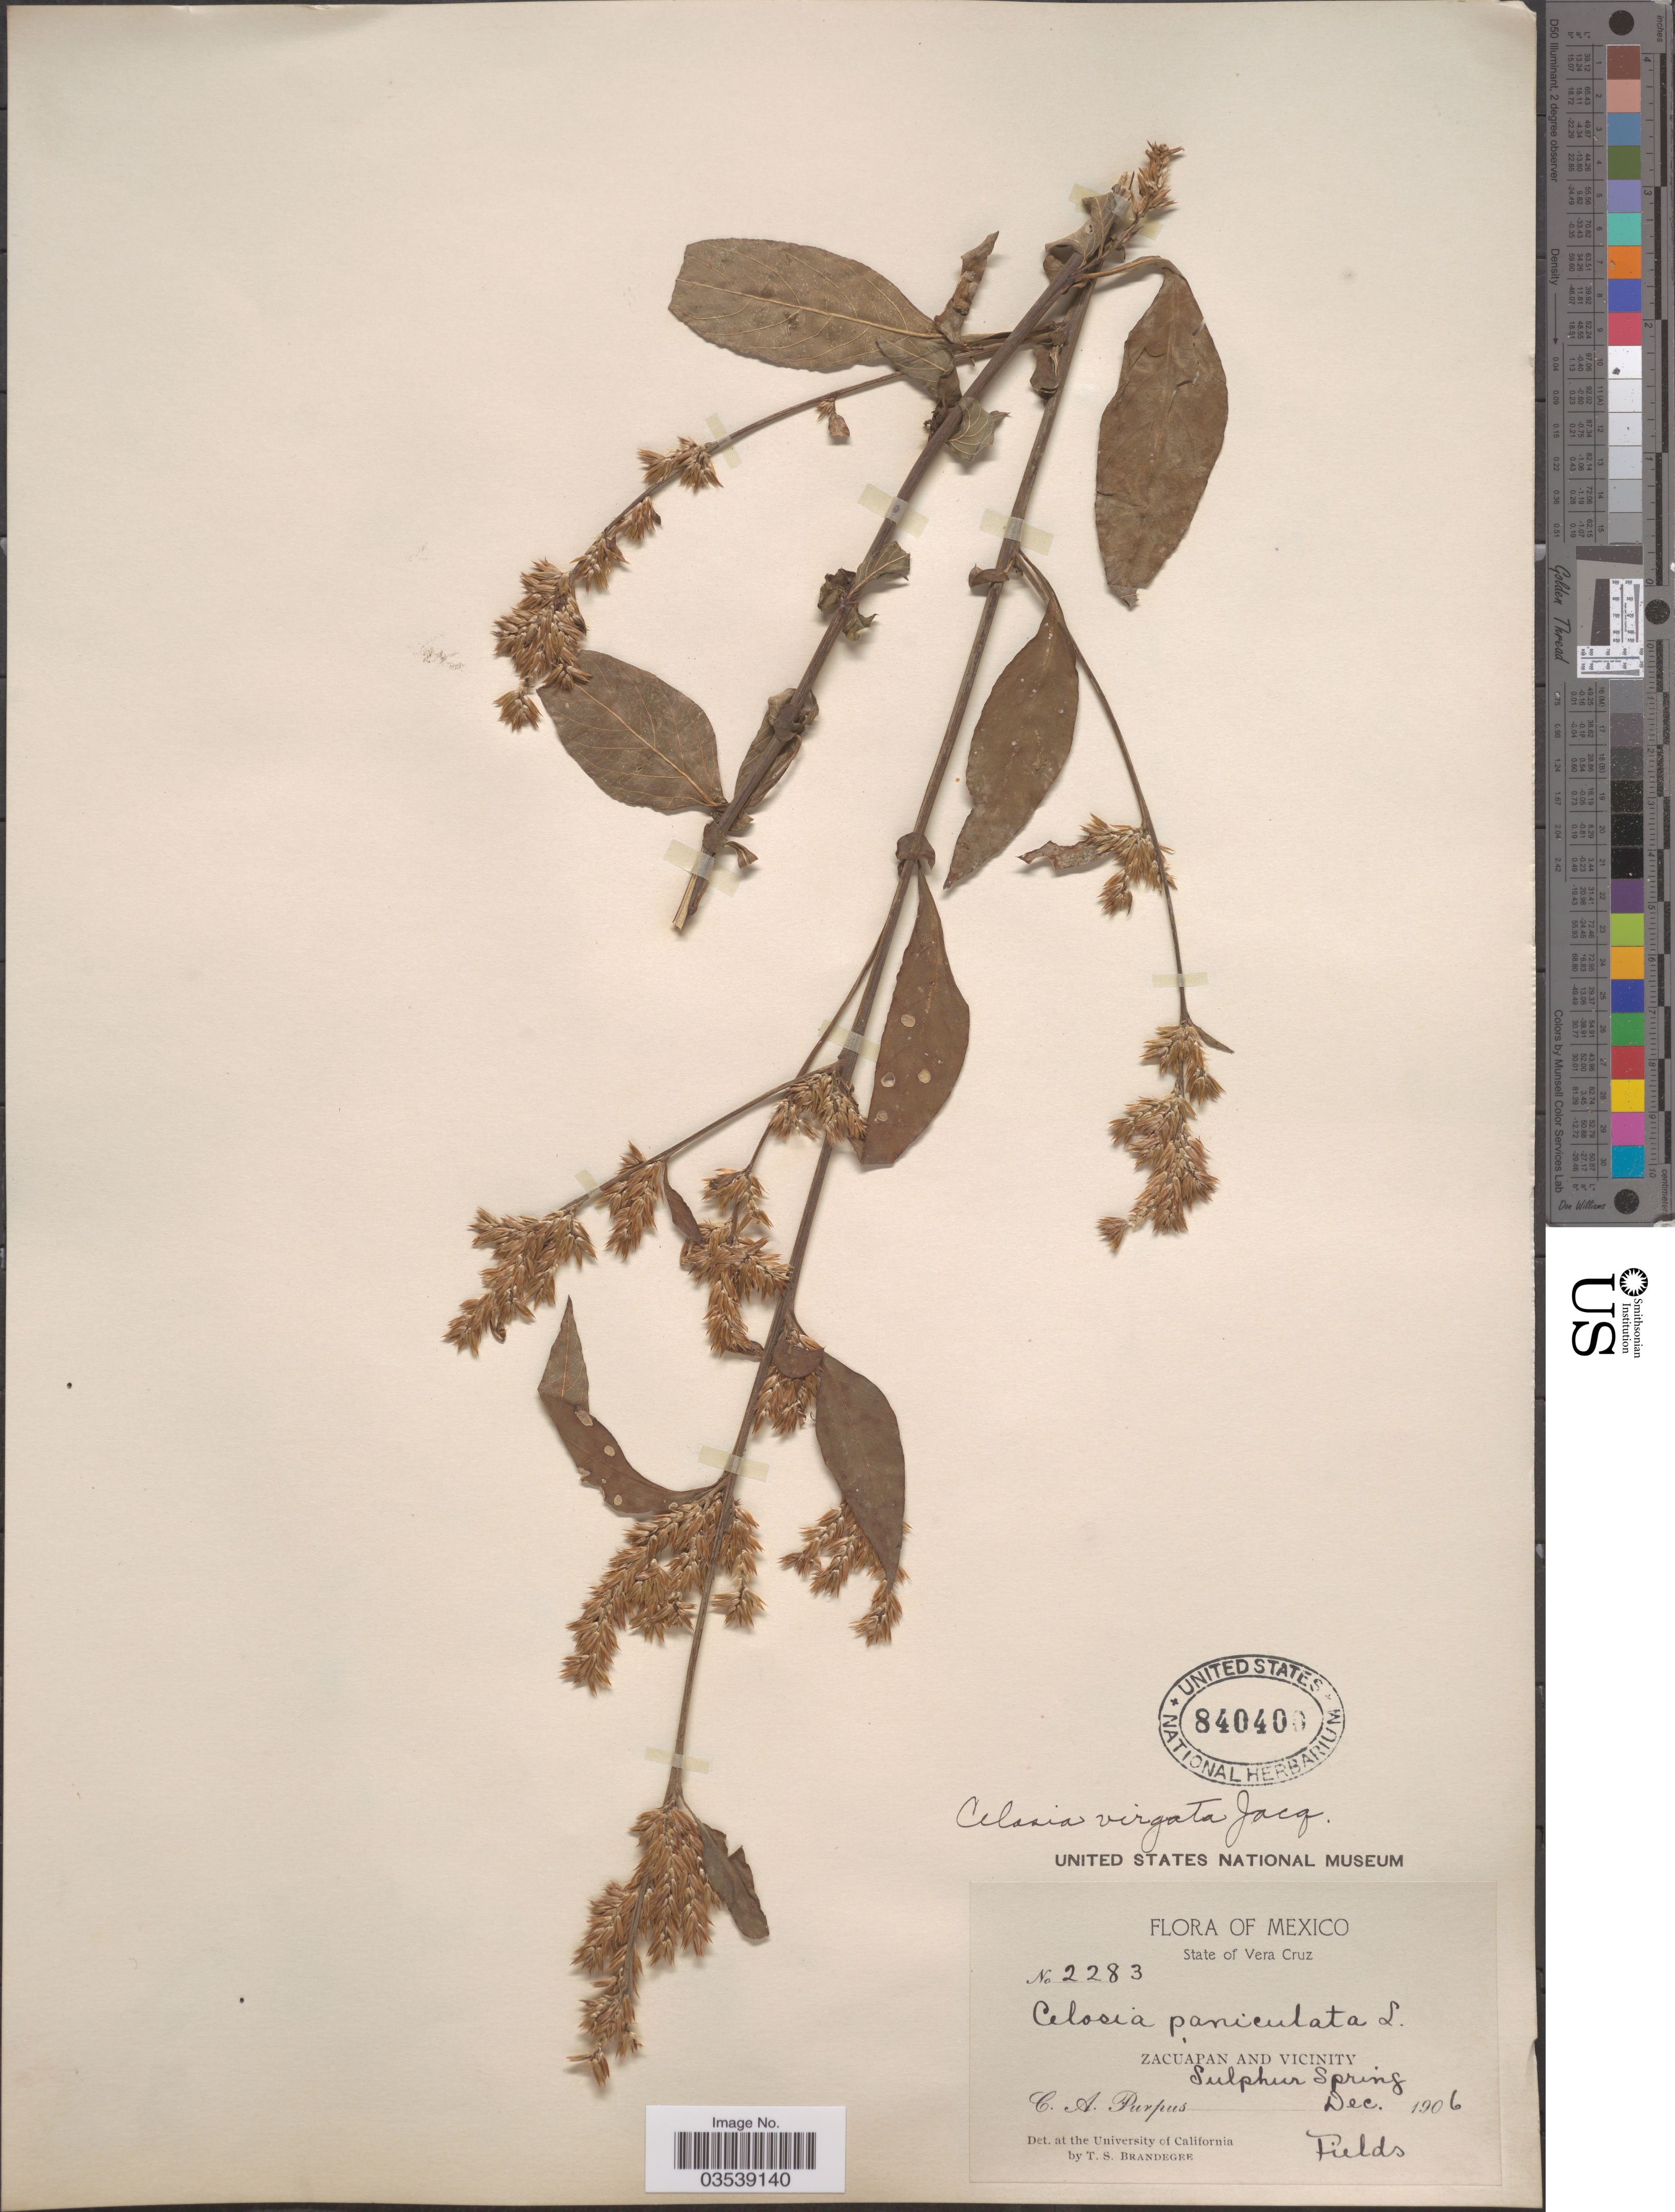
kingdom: Plantae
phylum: Tracheophyta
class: Magnoliopsida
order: Caryophyllales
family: Amaranthaceae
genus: Celosia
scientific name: Celosia virgata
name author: Jacq.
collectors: C. A. Purpus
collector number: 2283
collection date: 1906-12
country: Mexico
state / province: Veracruz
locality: State of Vera Cruz. Zacuapan and Vicinity. Sulphur Spring.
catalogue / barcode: US 840400